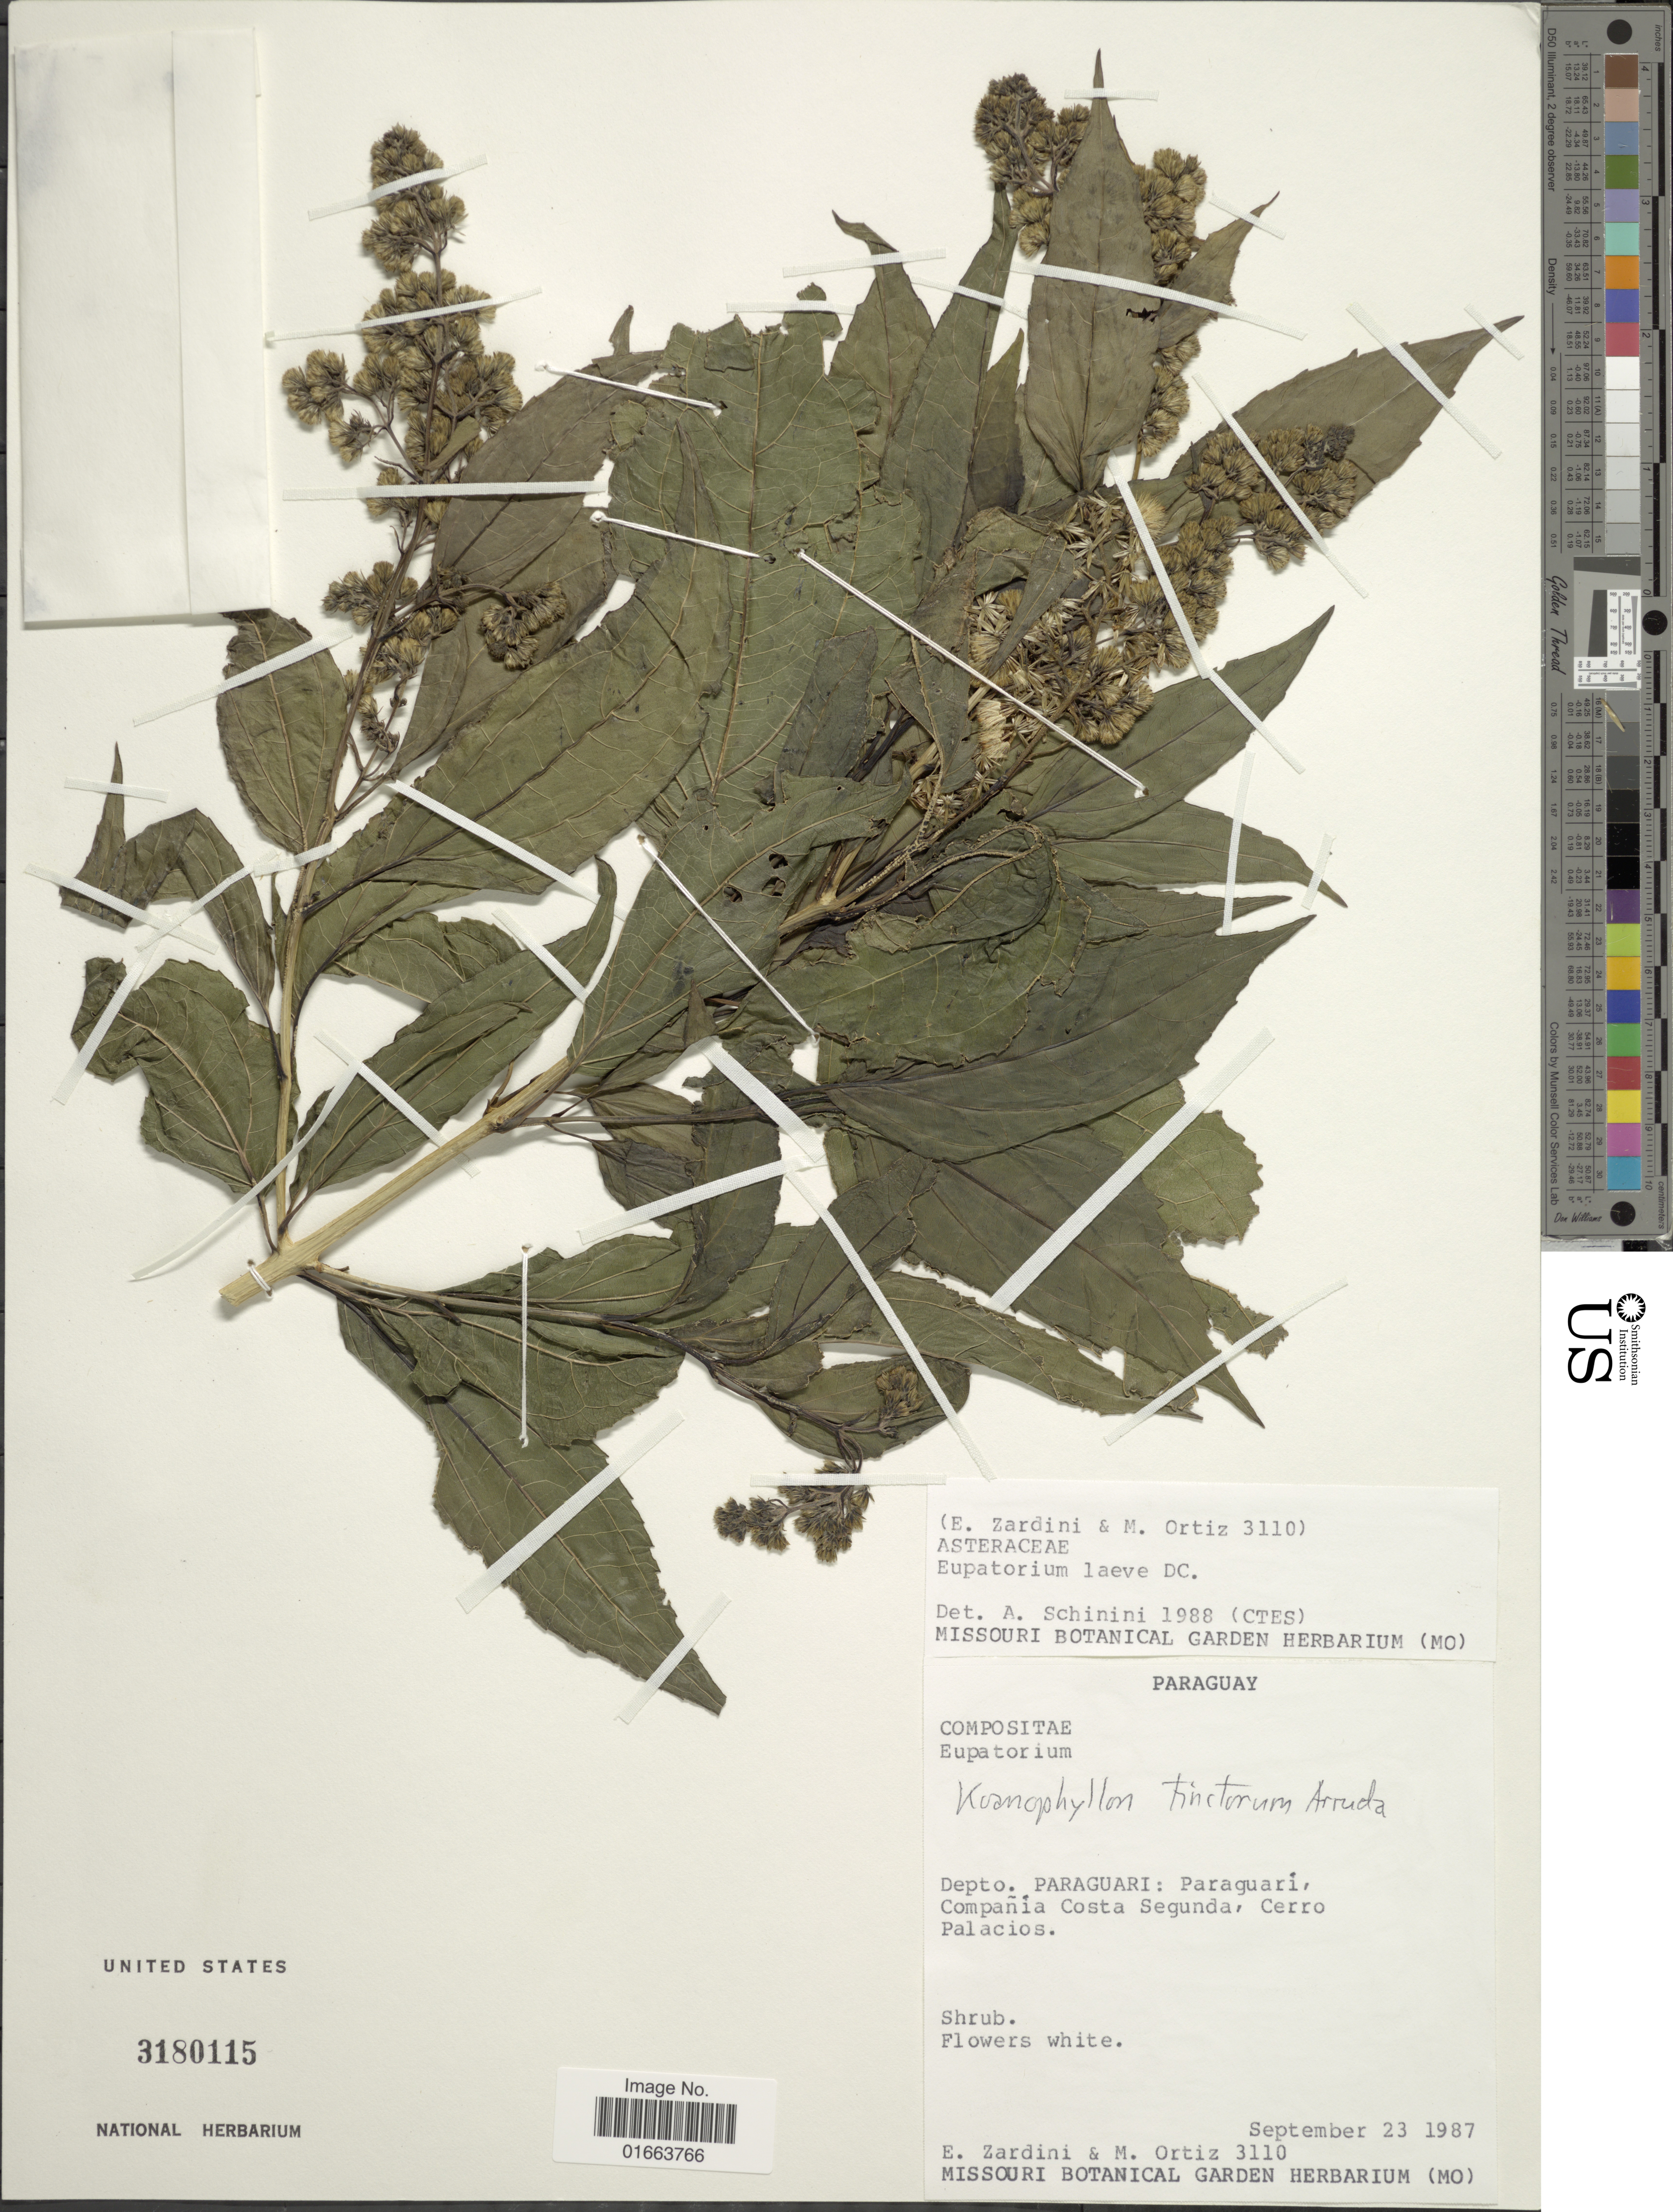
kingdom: Plantae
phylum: Tracheophyta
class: Magnoliopsida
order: Asterales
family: Asteraceae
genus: Koanophyllon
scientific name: Koanophyllon simillimum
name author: (B.L. Rob.) R.M. King & H. Rob.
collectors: E. M. Zardini & M. Ortíz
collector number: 3110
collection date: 1987-09-23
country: Paraguay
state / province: Paraguari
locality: Paraguarí, Compañia Costa Segunda, Cerro Palacios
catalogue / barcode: US 3180115